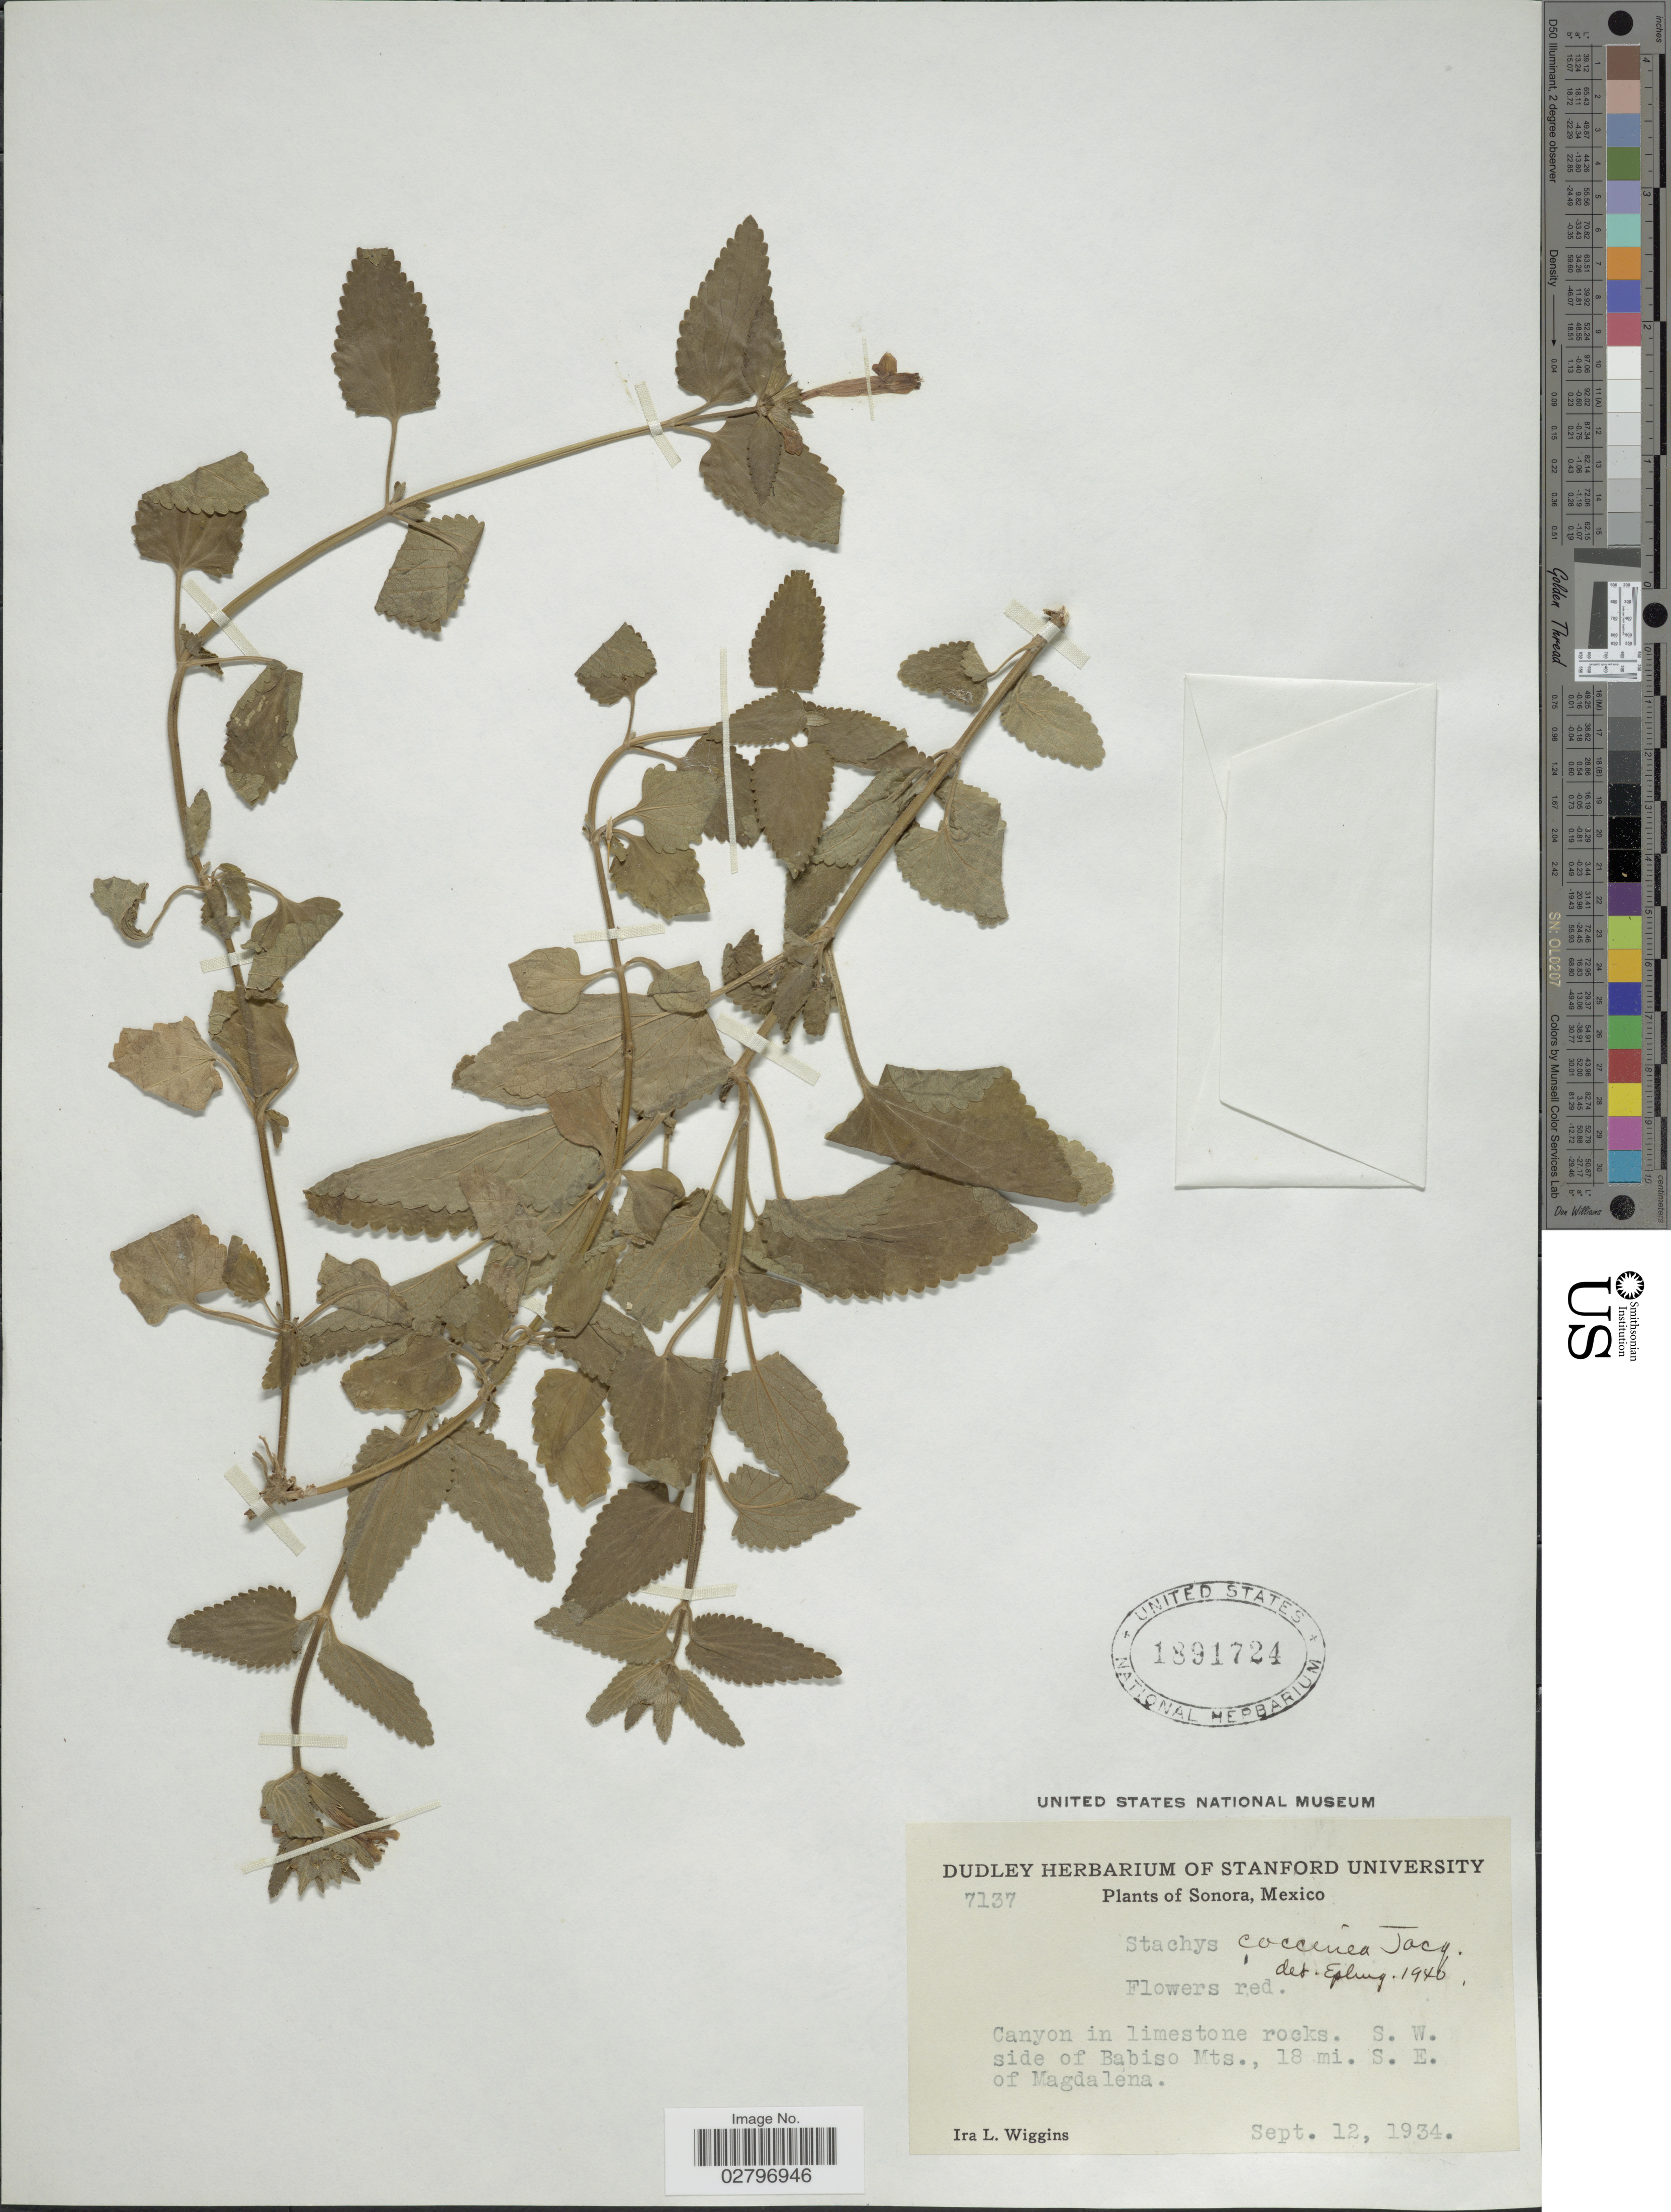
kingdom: Plantae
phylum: Tracheophyta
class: Magnoliopsida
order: Lamiales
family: Lamiaceae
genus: Stachys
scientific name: Stachys coccinea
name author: Ortega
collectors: I. L. Wiggins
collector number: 7137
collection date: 1934-09-12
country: Mexico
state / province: Sonora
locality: Canyon in limestone rocks, S.W. side of Babiso Mts., 18 mi. S.E. of Magdalena.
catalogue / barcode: US 1891724